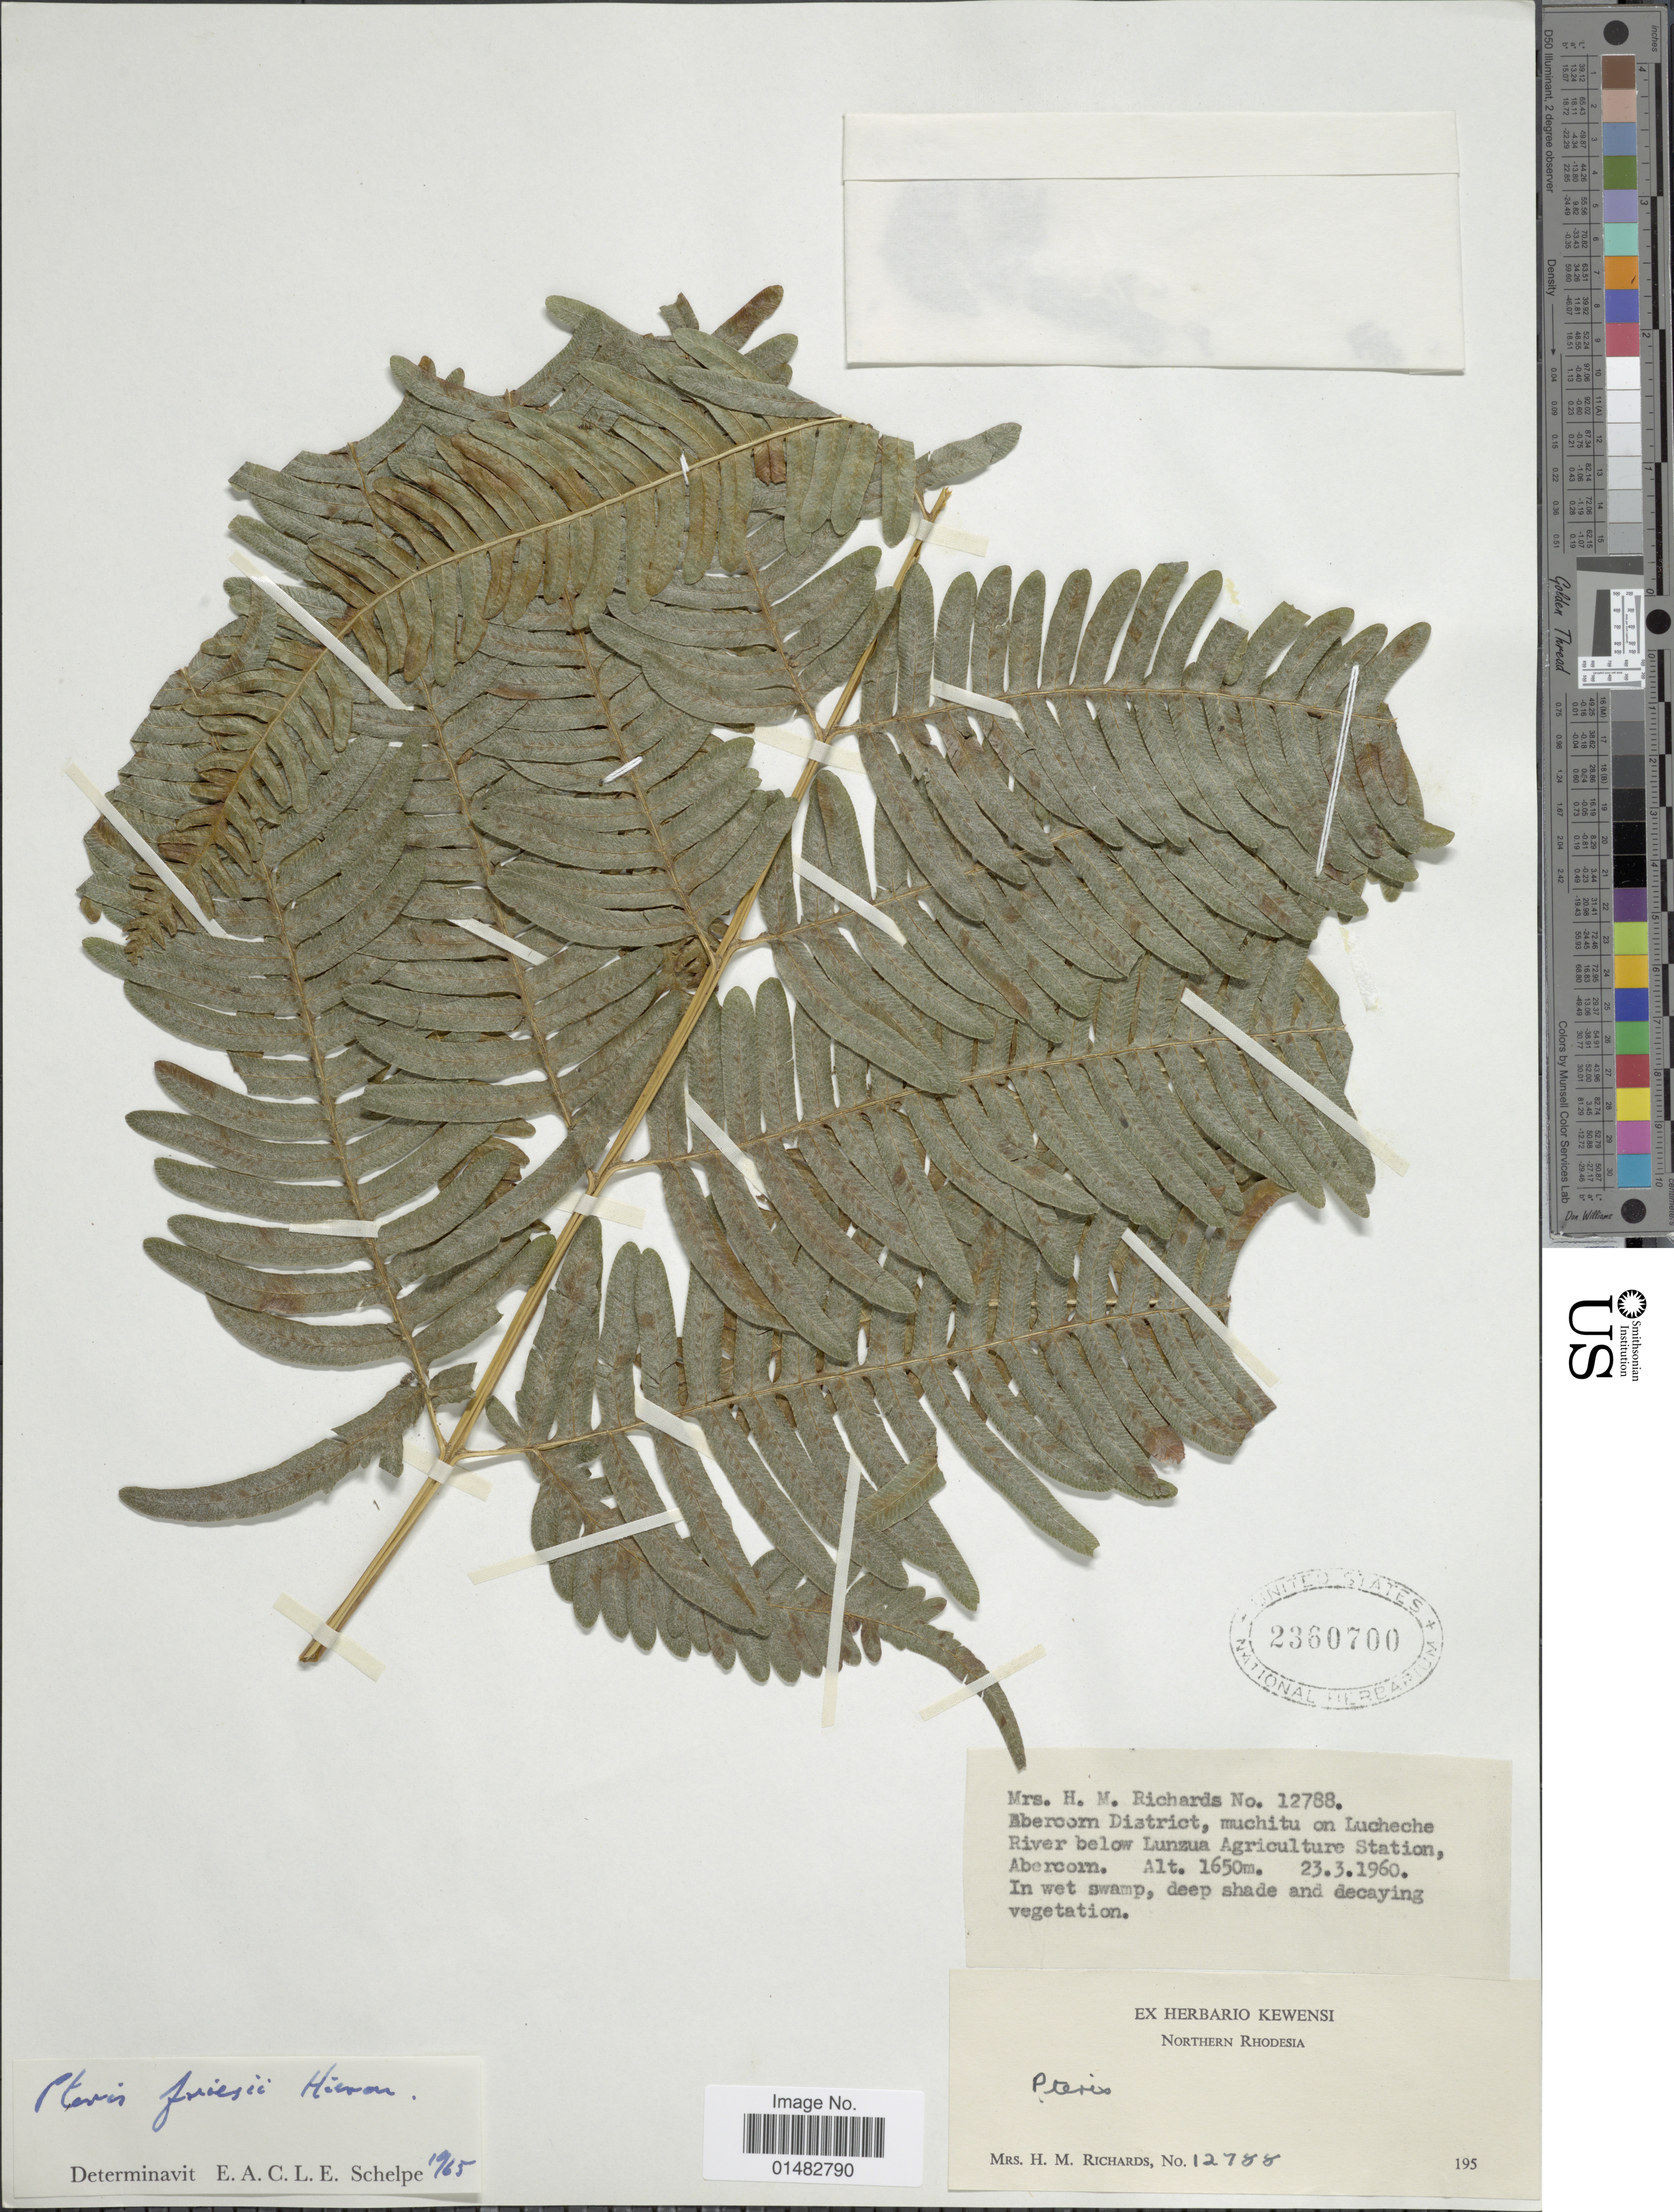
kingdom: Plantae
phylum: Tracheophyta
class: Polypodiopsida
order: Polypodiales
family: Pteridaceae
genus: Pteris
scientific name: Pteris dentata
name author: Forssk.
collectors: H. Richards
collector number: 12788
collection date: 1960-03-23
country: Zambia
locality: Aberoom District, muchitu on Lucheche River below Lunzua Agriculture Station, Abercorn, Northern Rhodesia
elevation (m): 1650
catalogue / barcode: US 2360700